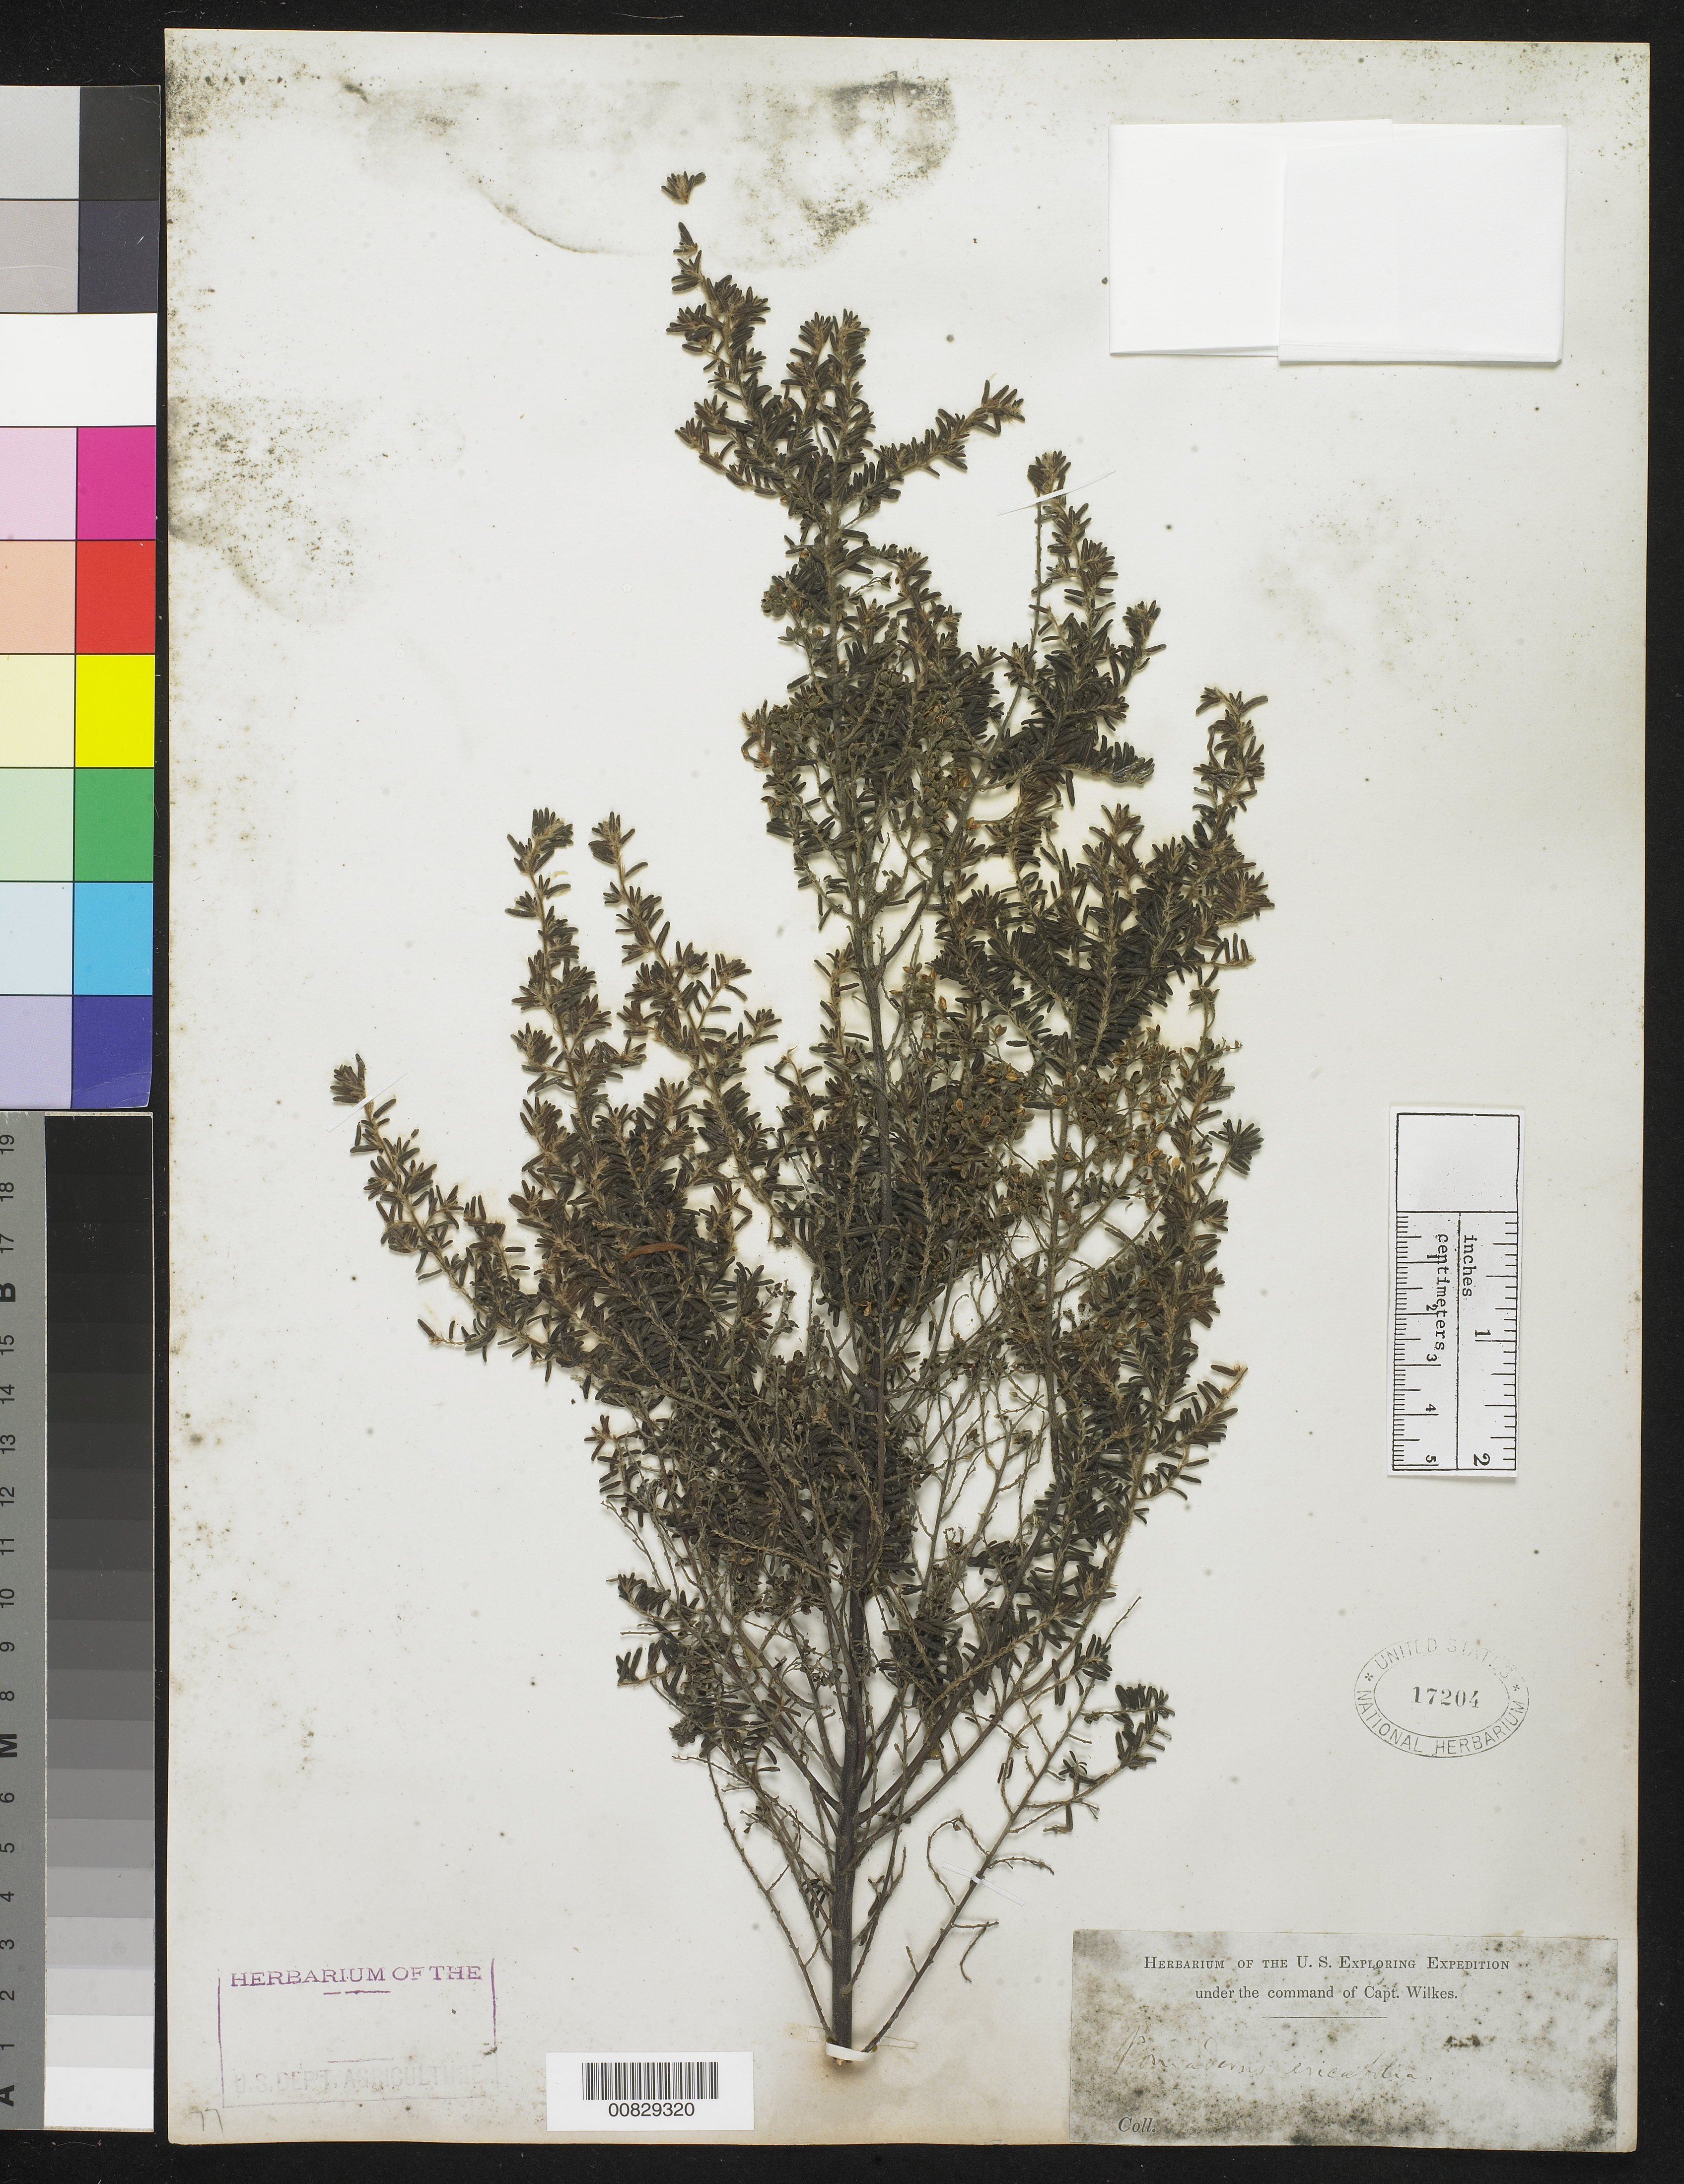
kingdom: Plantae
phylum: Tracheophyta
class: Magnoliopsida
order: Rosales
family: Rhamnaceae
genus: Pomaderris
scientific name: Pomaderris ericifolia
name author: Hook.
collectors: Wilkes Explor. Exped.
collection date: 1838/1842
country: Australia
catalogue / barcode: US 17204